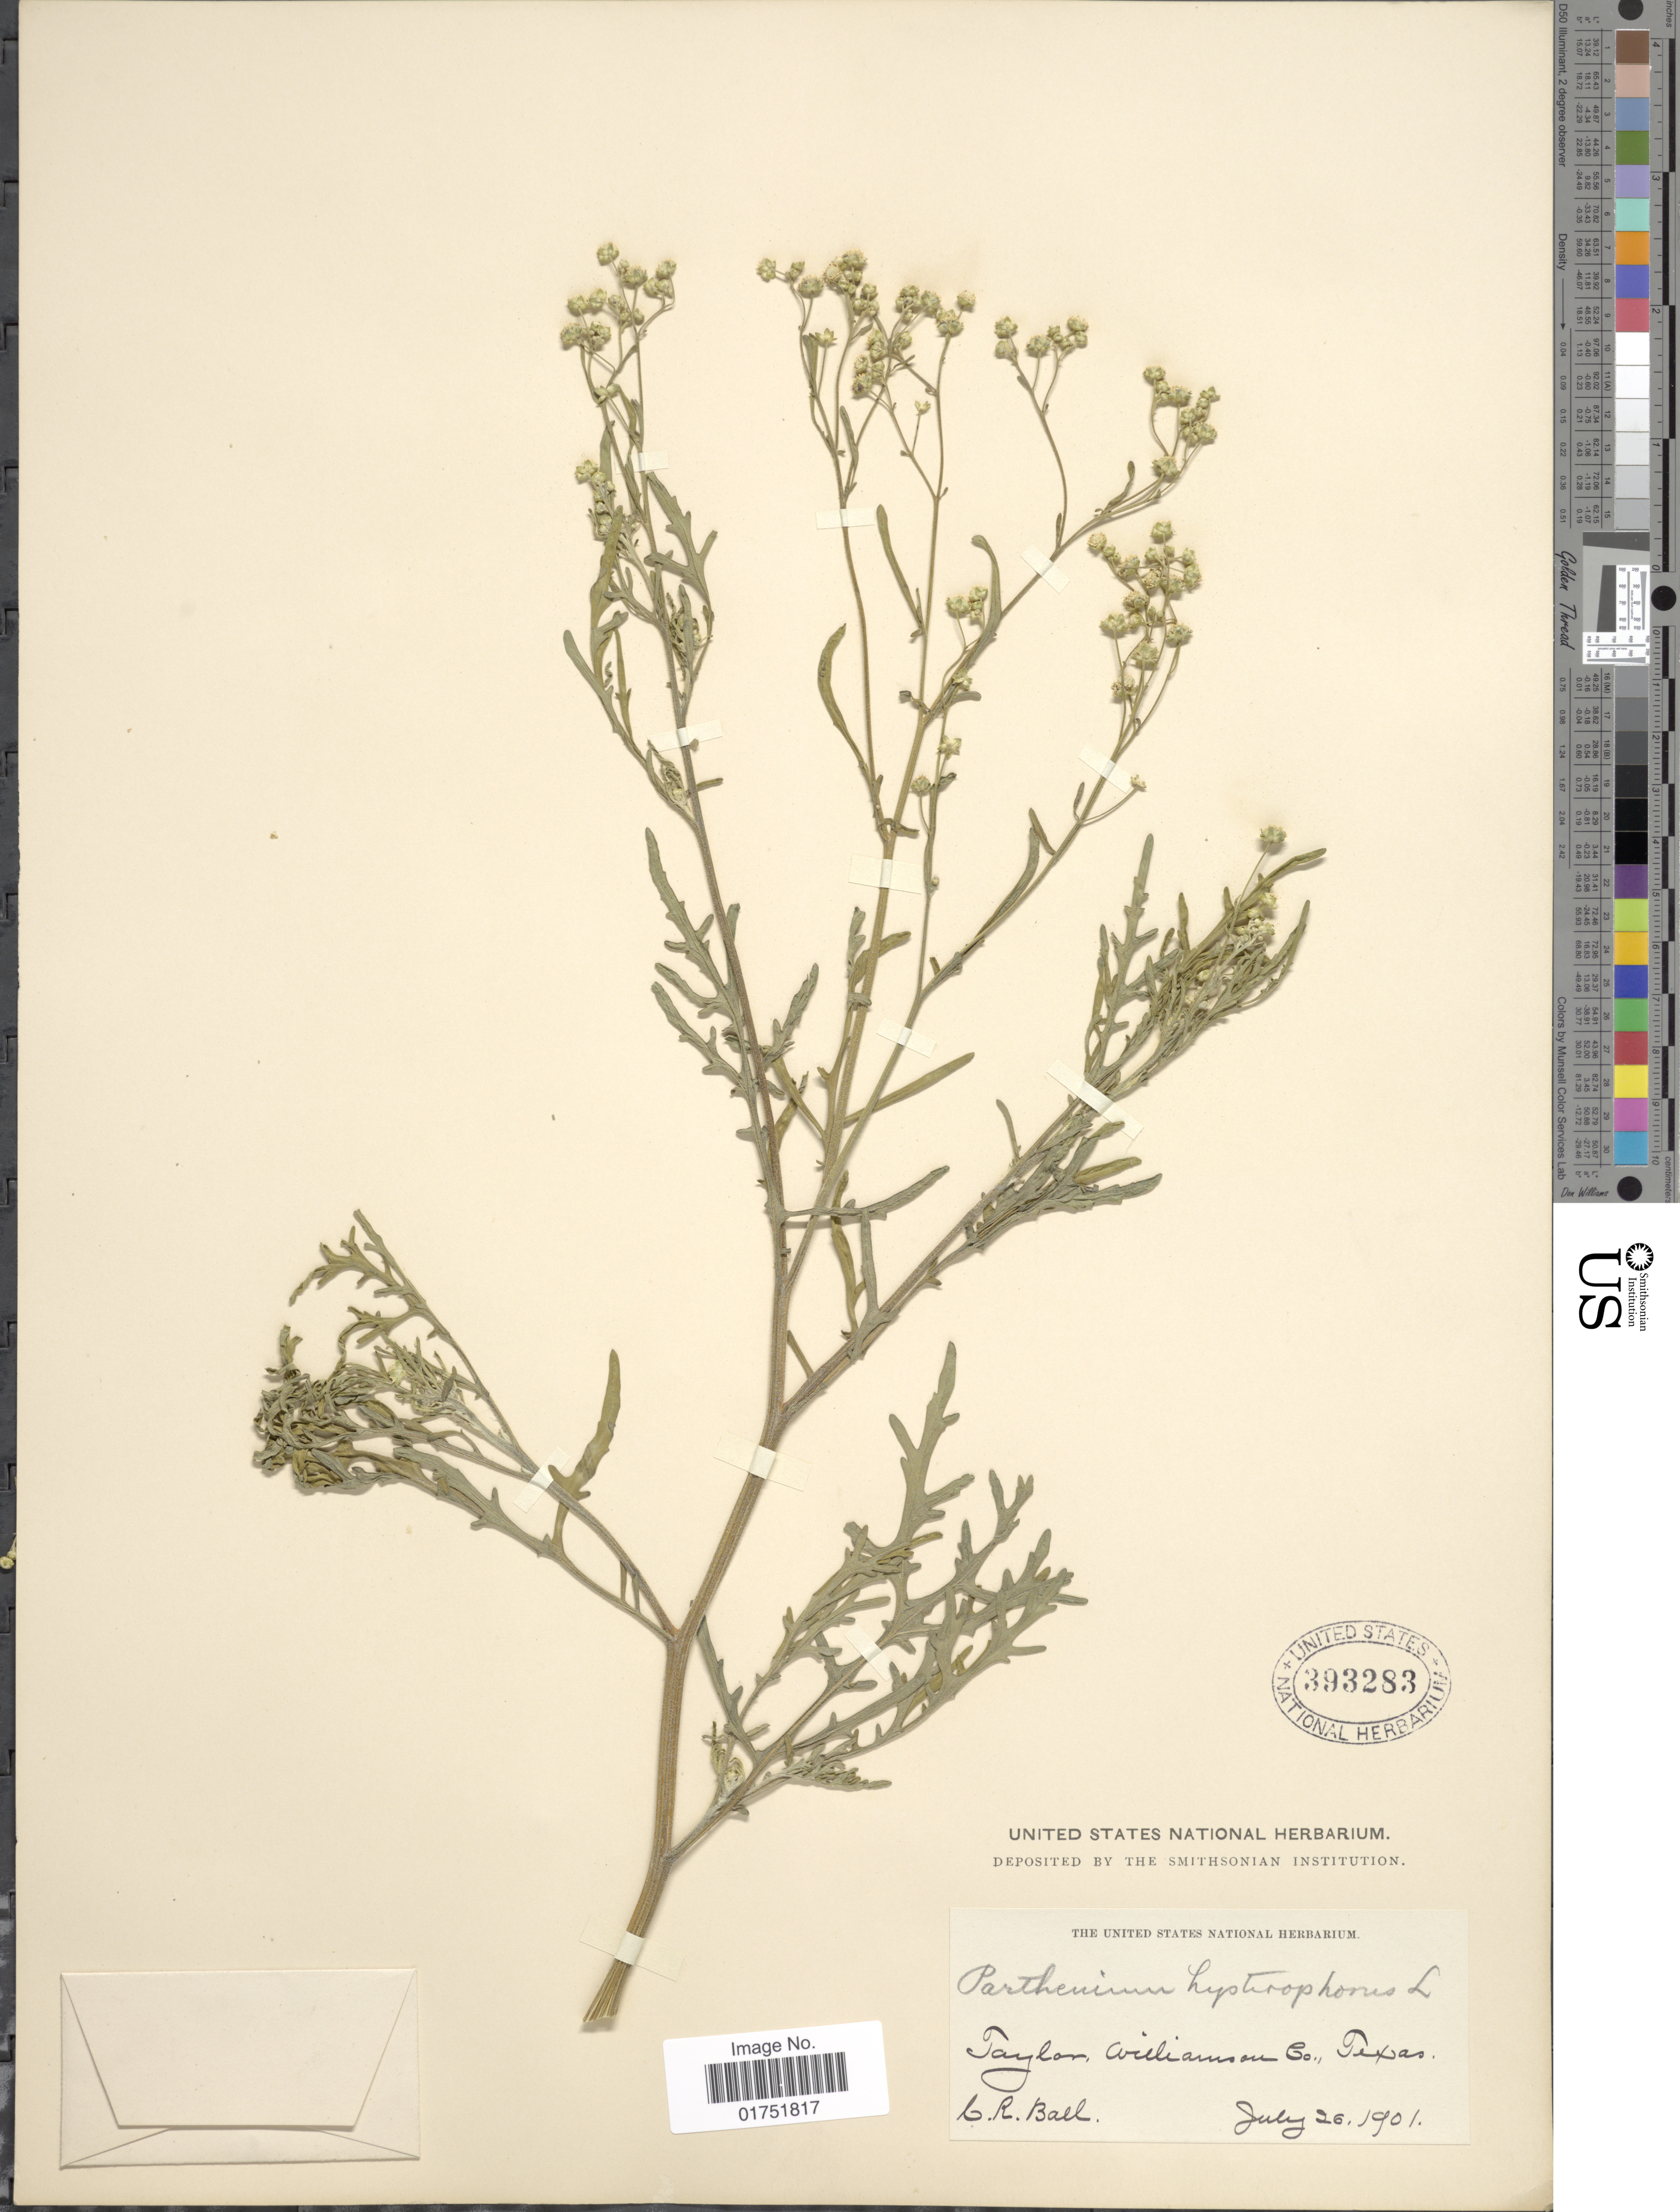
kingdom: Plantae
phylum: Tracheophyta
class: Magnoliopsida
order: Asterales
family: Asteraceae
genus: Parthenium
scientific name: Parthenium hysterophorus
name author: L.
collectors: C. R. Ball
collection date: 1901-07-26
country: United States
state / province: Texas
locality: Taylor, Williamson Co.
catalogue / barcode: US 393283